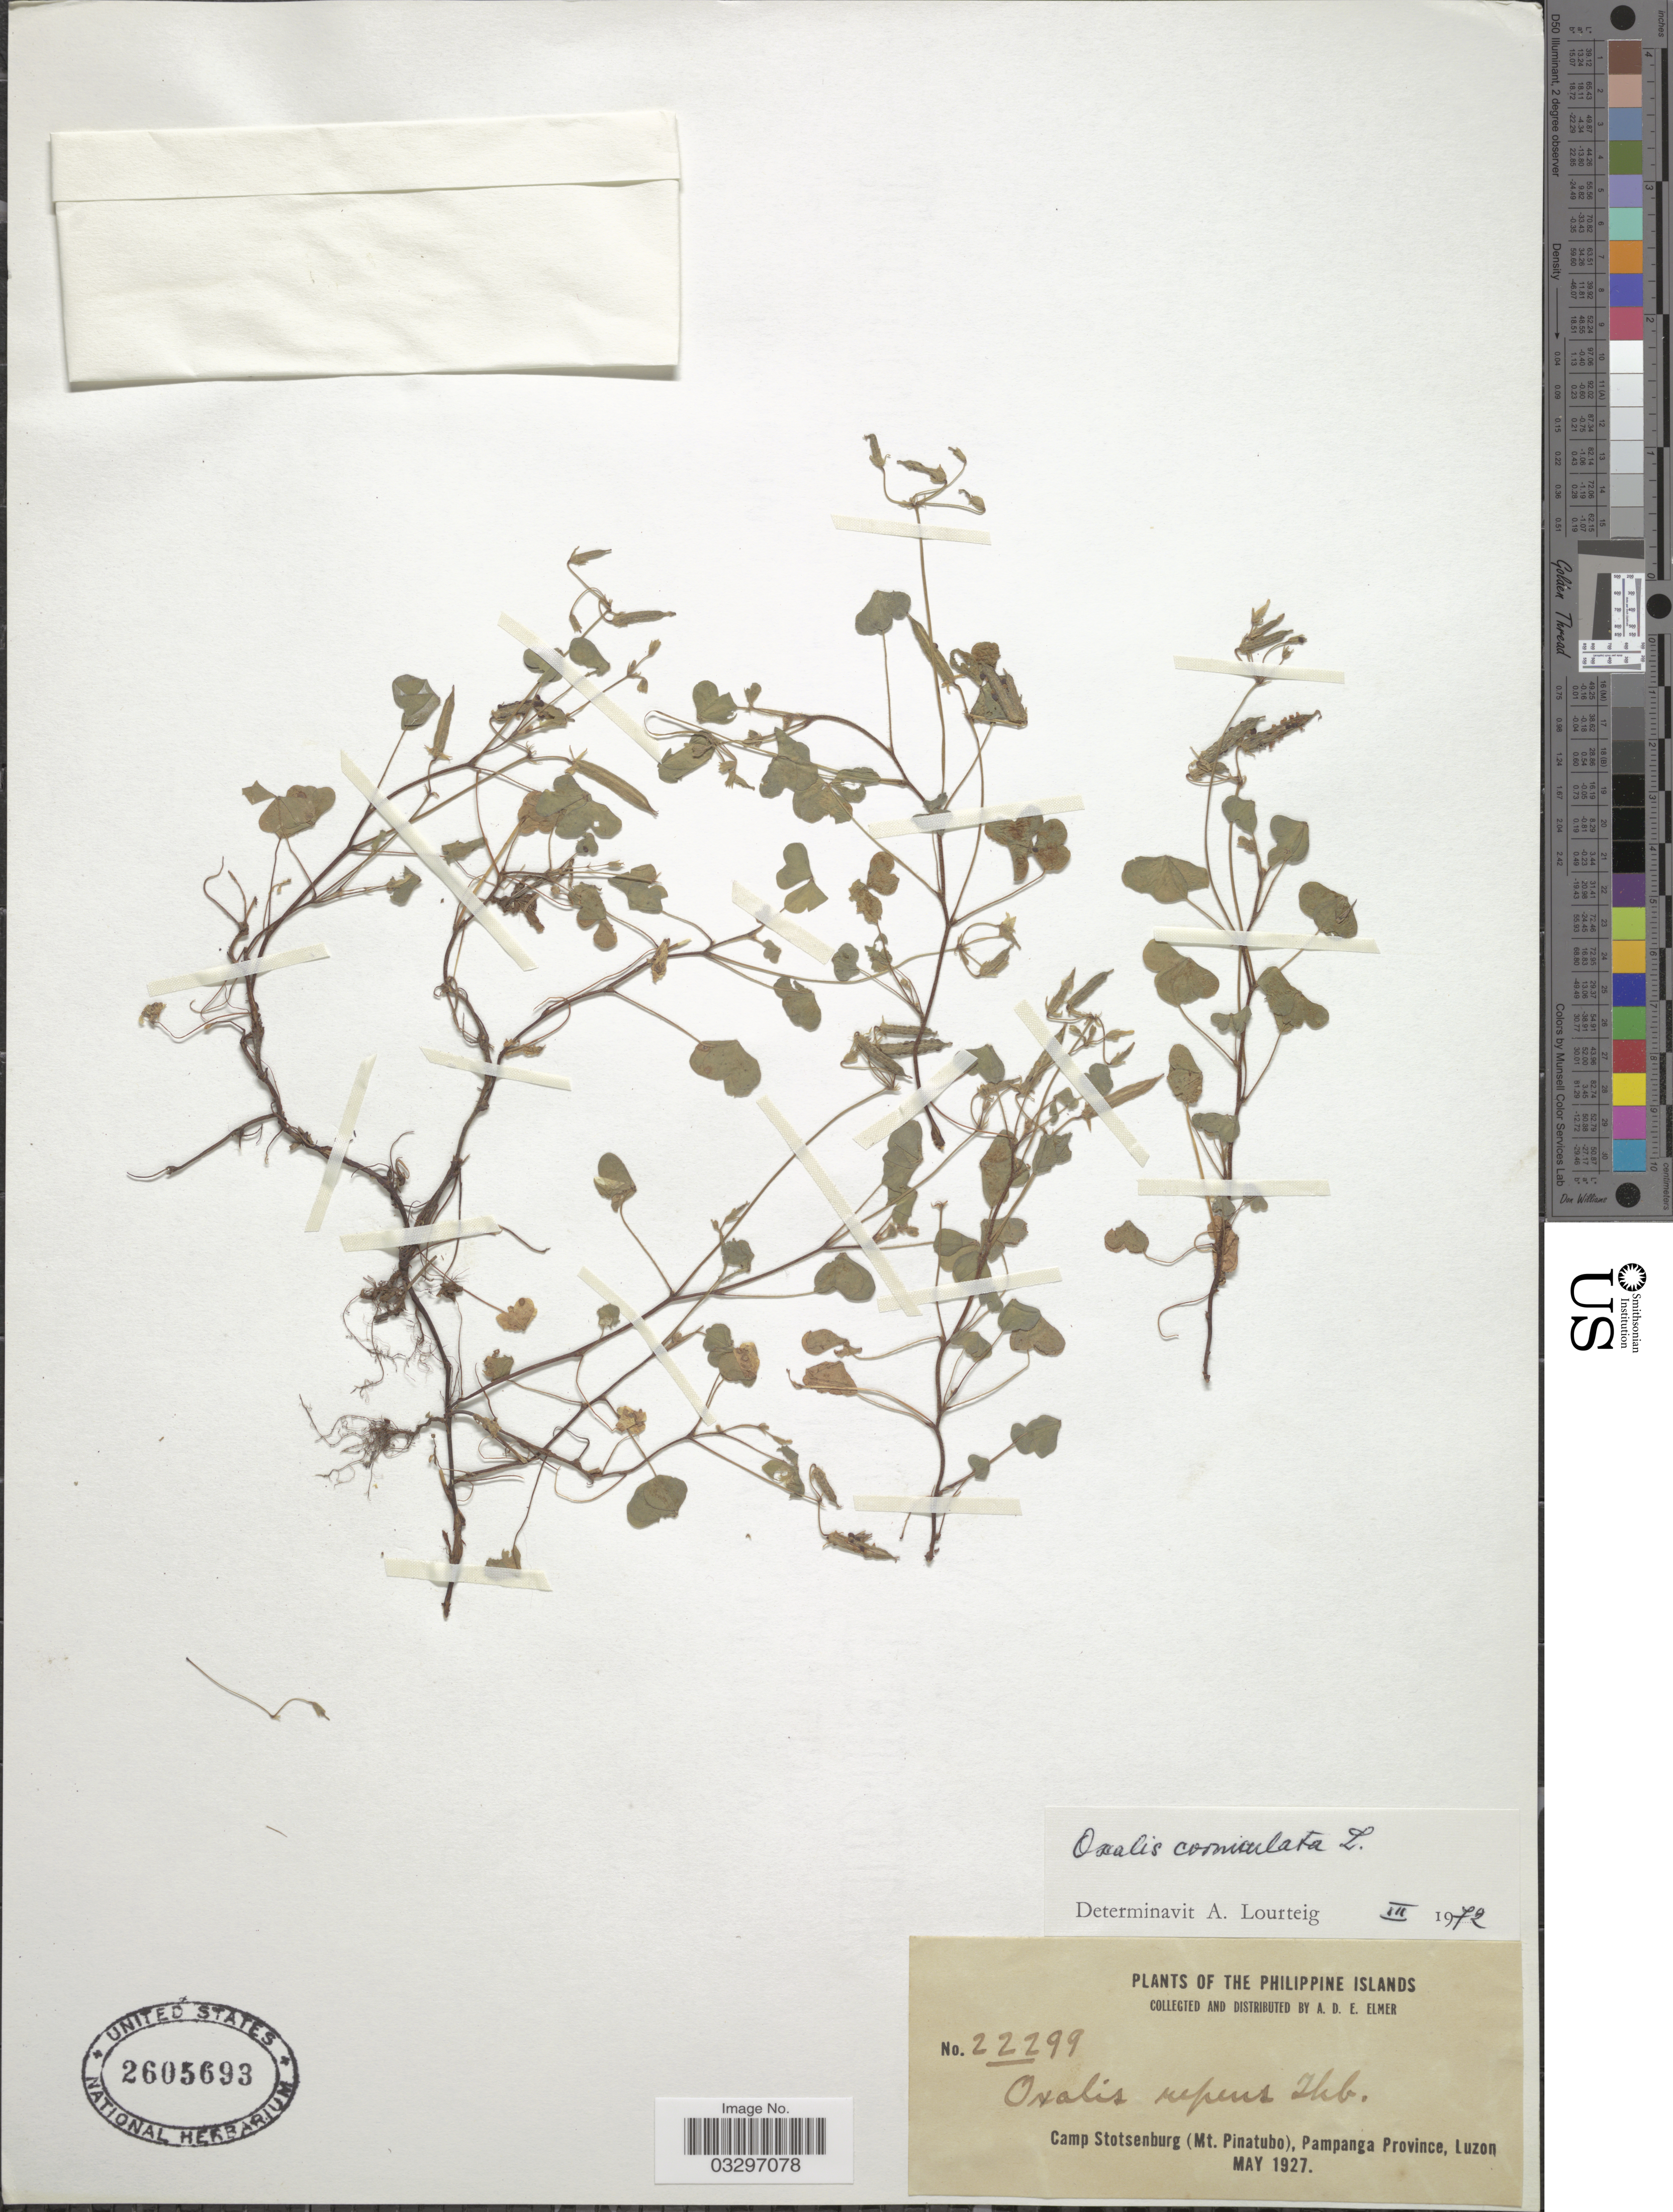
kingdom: Plantae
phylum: Tracheophyta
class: Magnoliopsida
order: Oxalidales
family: Oxalidaceae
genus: Oxalis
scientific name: Oxalis corniculata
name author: L.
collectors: A. D. E. Elmer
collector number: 22299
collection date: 1927-05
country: Philippines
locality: Camp Stotsenburg (Mt. Pinatubo), Pampanga Province, Luzon.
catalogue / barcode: US 2605693